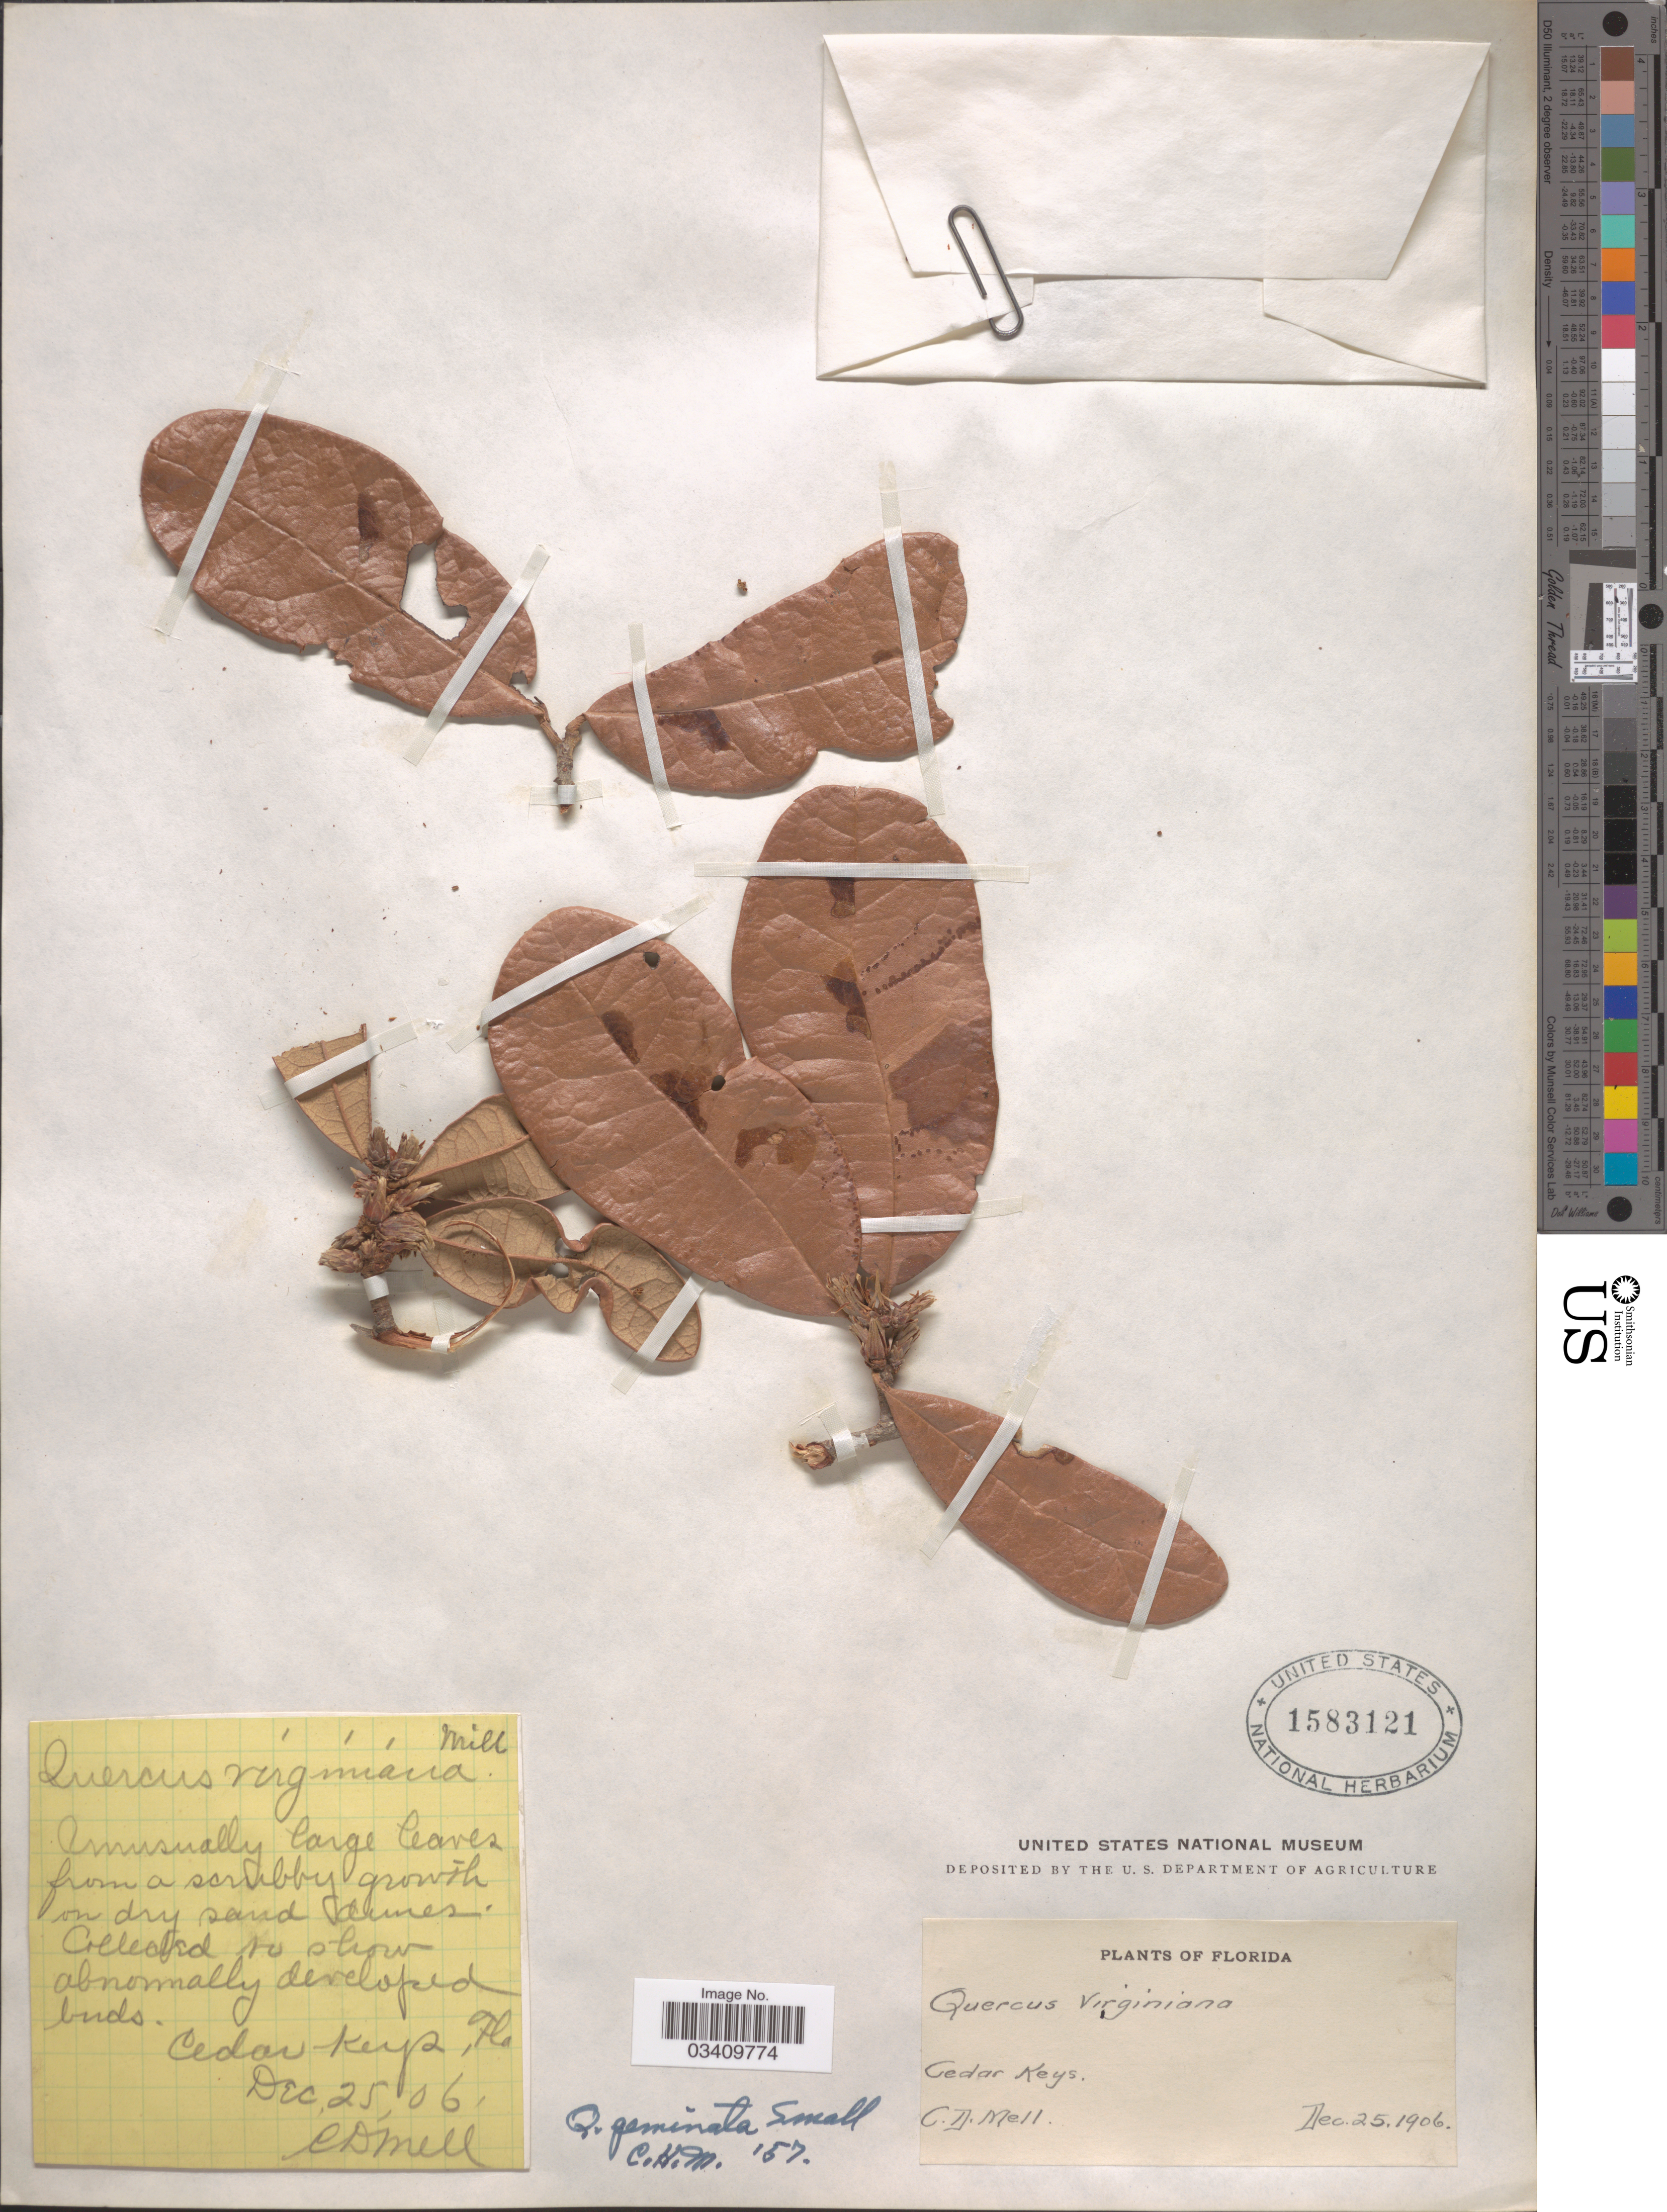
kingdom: Plantae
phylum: Tracheophyta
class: Magnoliopsida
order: Fagales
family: Fagaceae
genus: Quercus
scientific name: Quercus virginiana var. maritima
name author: (Michx.) Sarg.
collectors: C. D. Mell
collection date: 1906-12-25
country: United States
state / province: Florida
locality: Cedar Keys.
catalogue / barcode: US 1583121